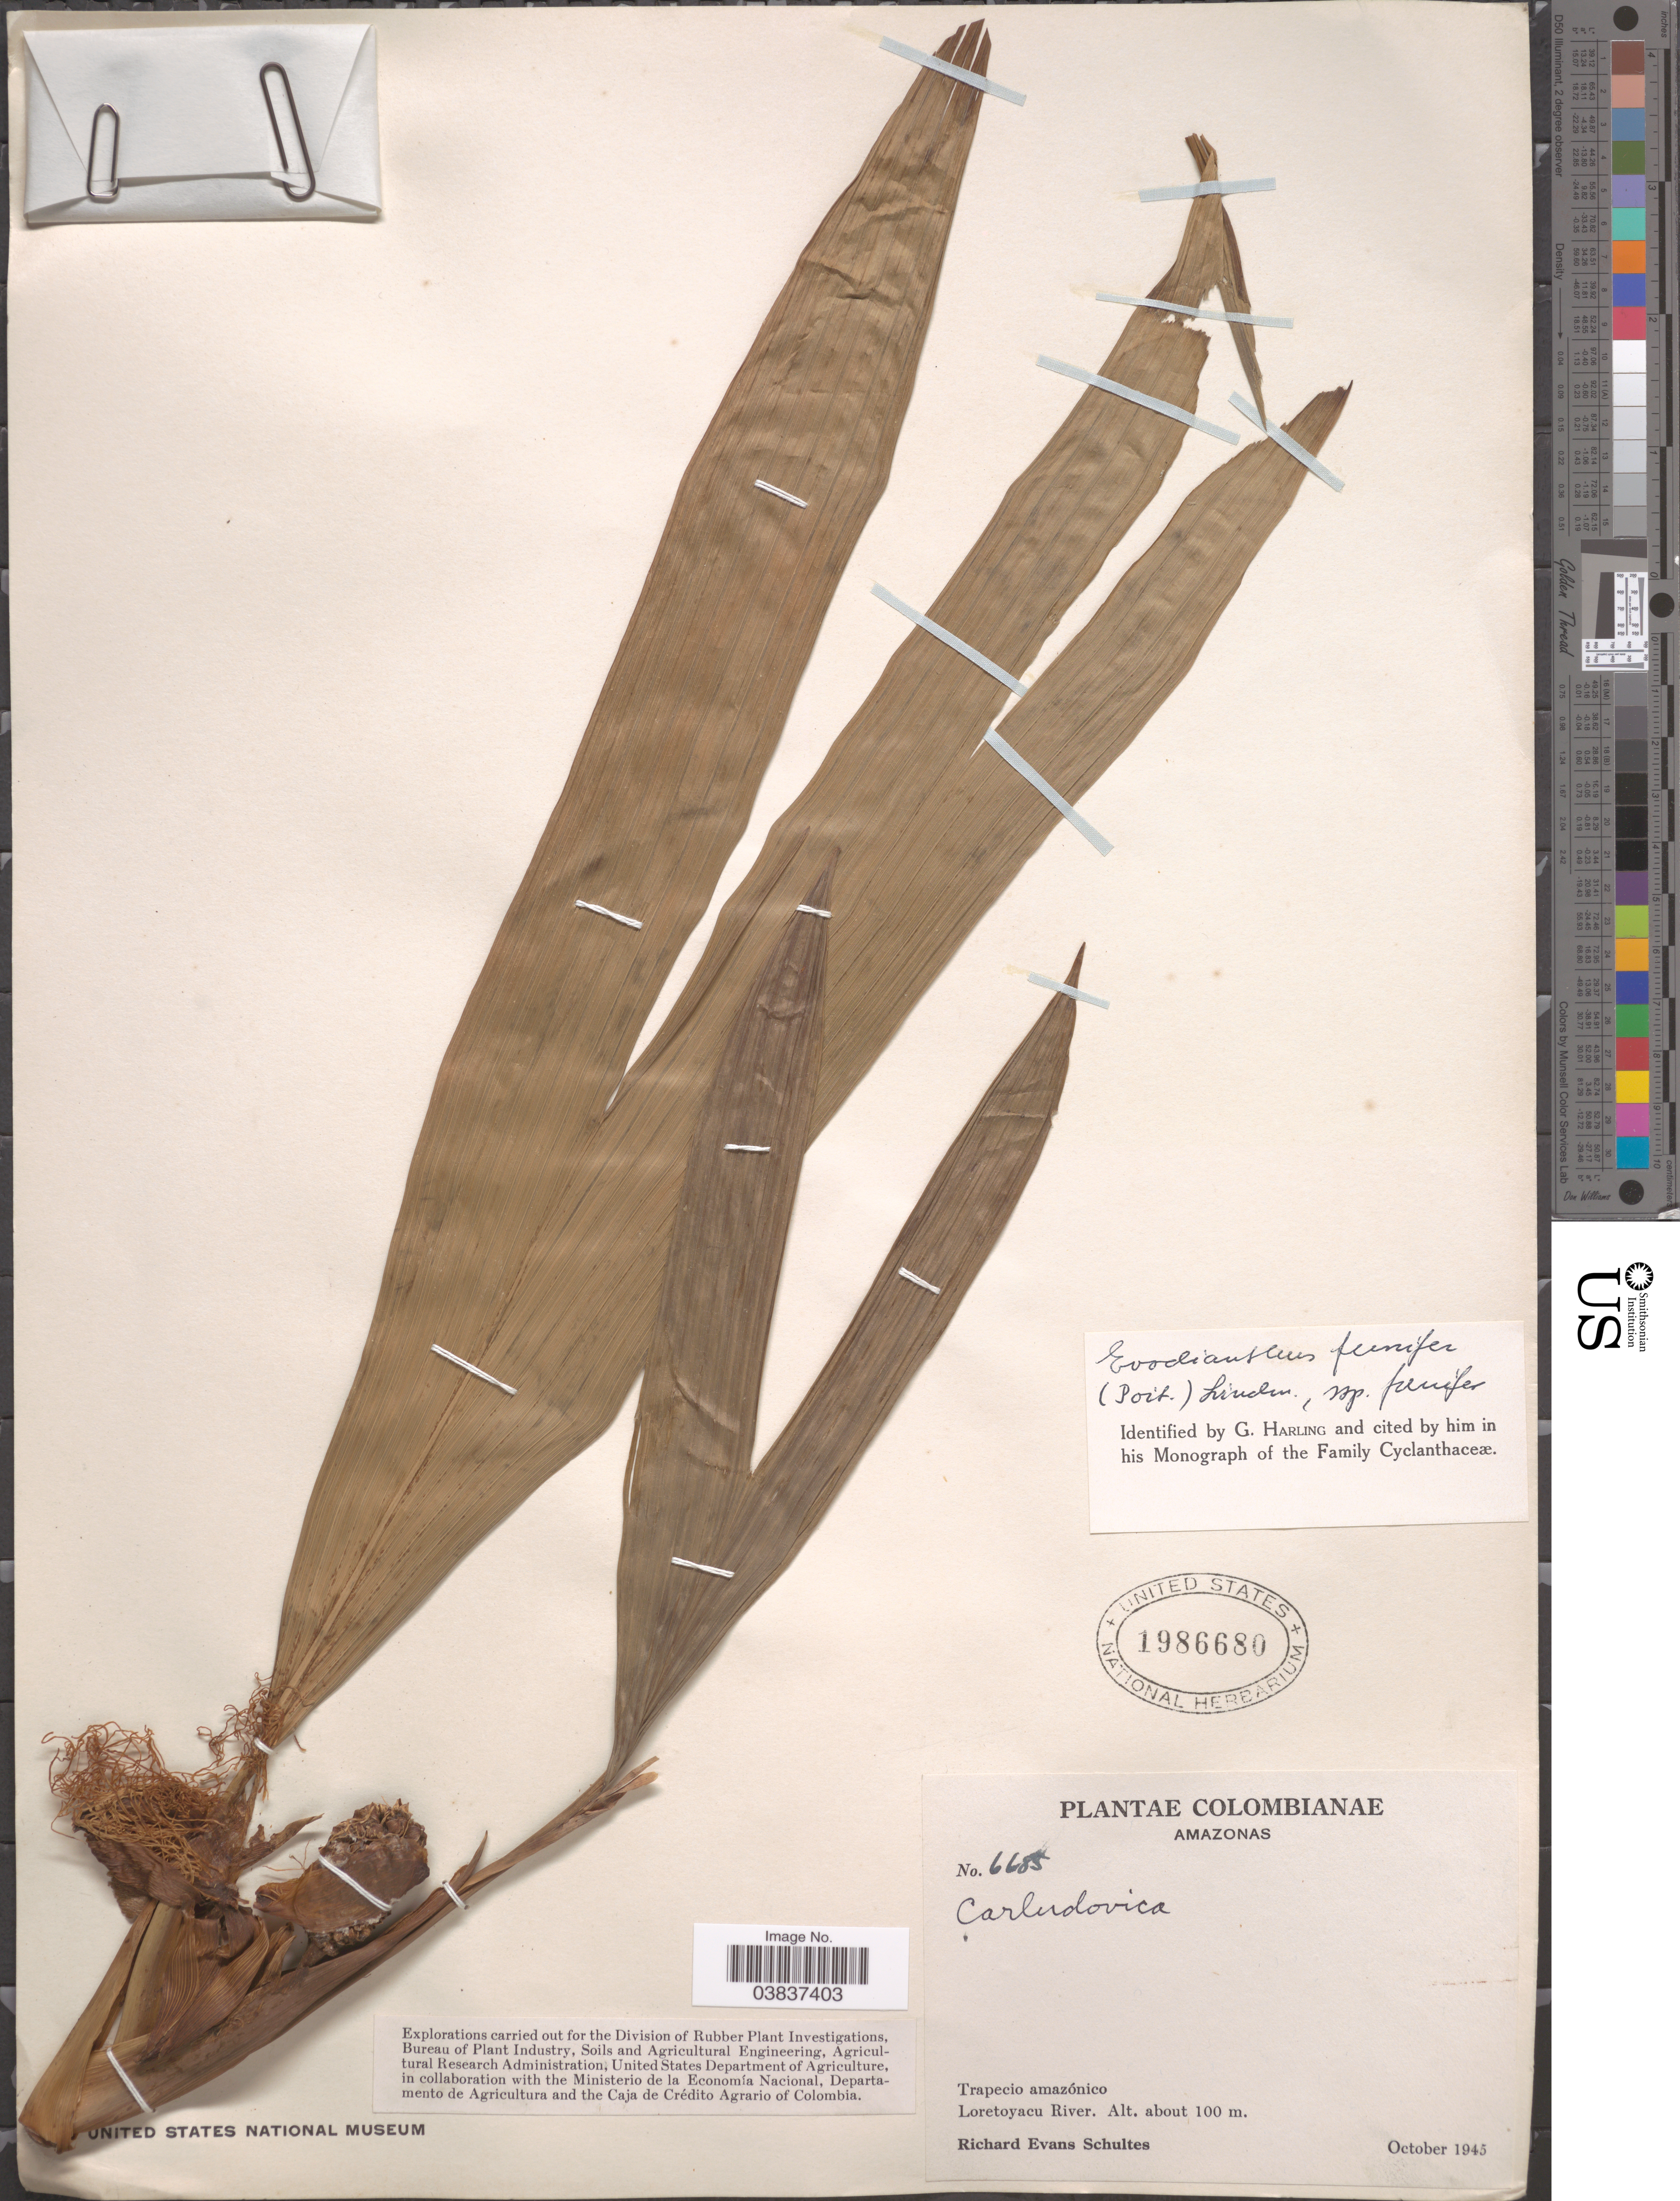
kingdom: Plantae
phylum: Tracheophyta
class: Liliopsida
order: Pandanales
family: Cyclanthaceae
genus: Evodianthus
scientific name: Evodianthus funifer subsp. funifer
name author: (Poit.) Lindm.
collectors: R. E. Schultes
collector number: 6685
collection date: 1945-10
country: Colombia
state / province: Amazônas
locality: Trapecio amazónico. Loretoyacu River.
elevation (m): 100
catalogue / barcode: US 1986680